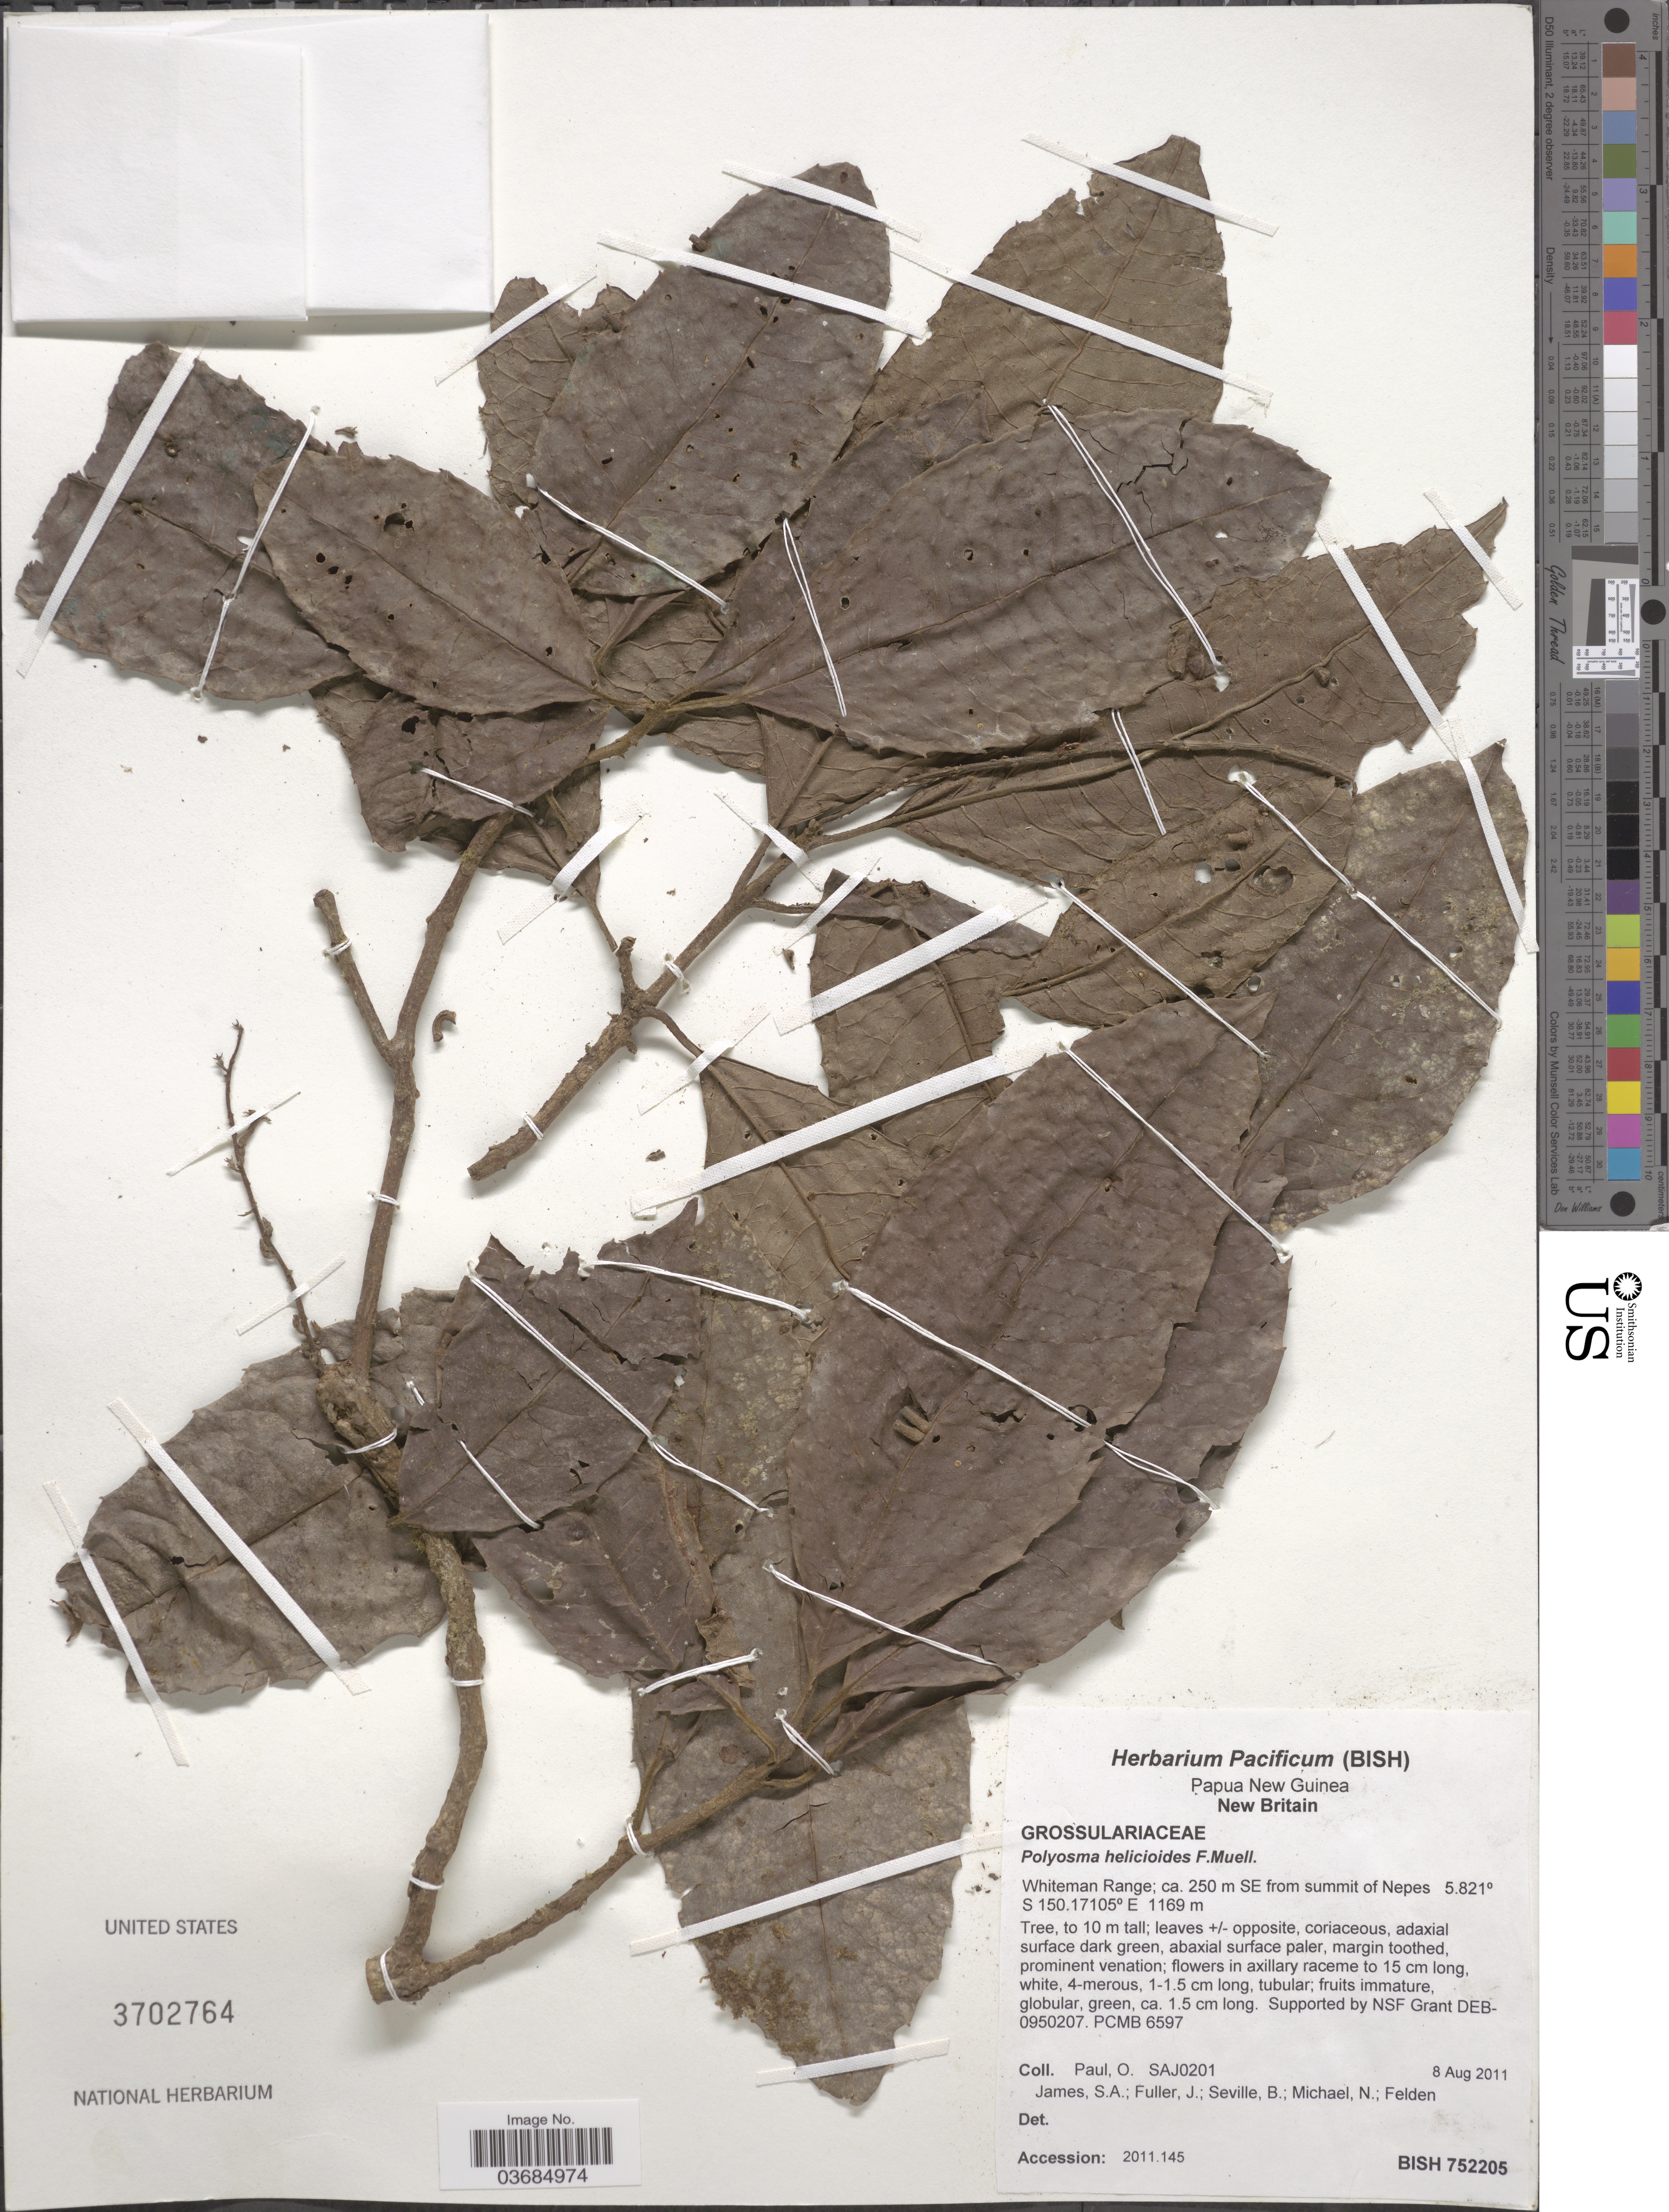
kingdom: Plantae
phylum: Tracheophyta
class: Magnoliopsida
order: Escalloniales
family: Escalloniaceae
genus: Polyosma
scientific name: Polyosma helicioides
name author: F. Muell.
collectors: O. Paul, S. James, J. Fuller, B. Seville & et al.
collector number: SAJ0201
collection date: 2011-08-08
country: Papua New Guinea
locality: New Britain. Whiteman Range; ca. 250 m SE from summit of Nepes.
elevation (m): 1169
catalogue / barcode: US 3702764